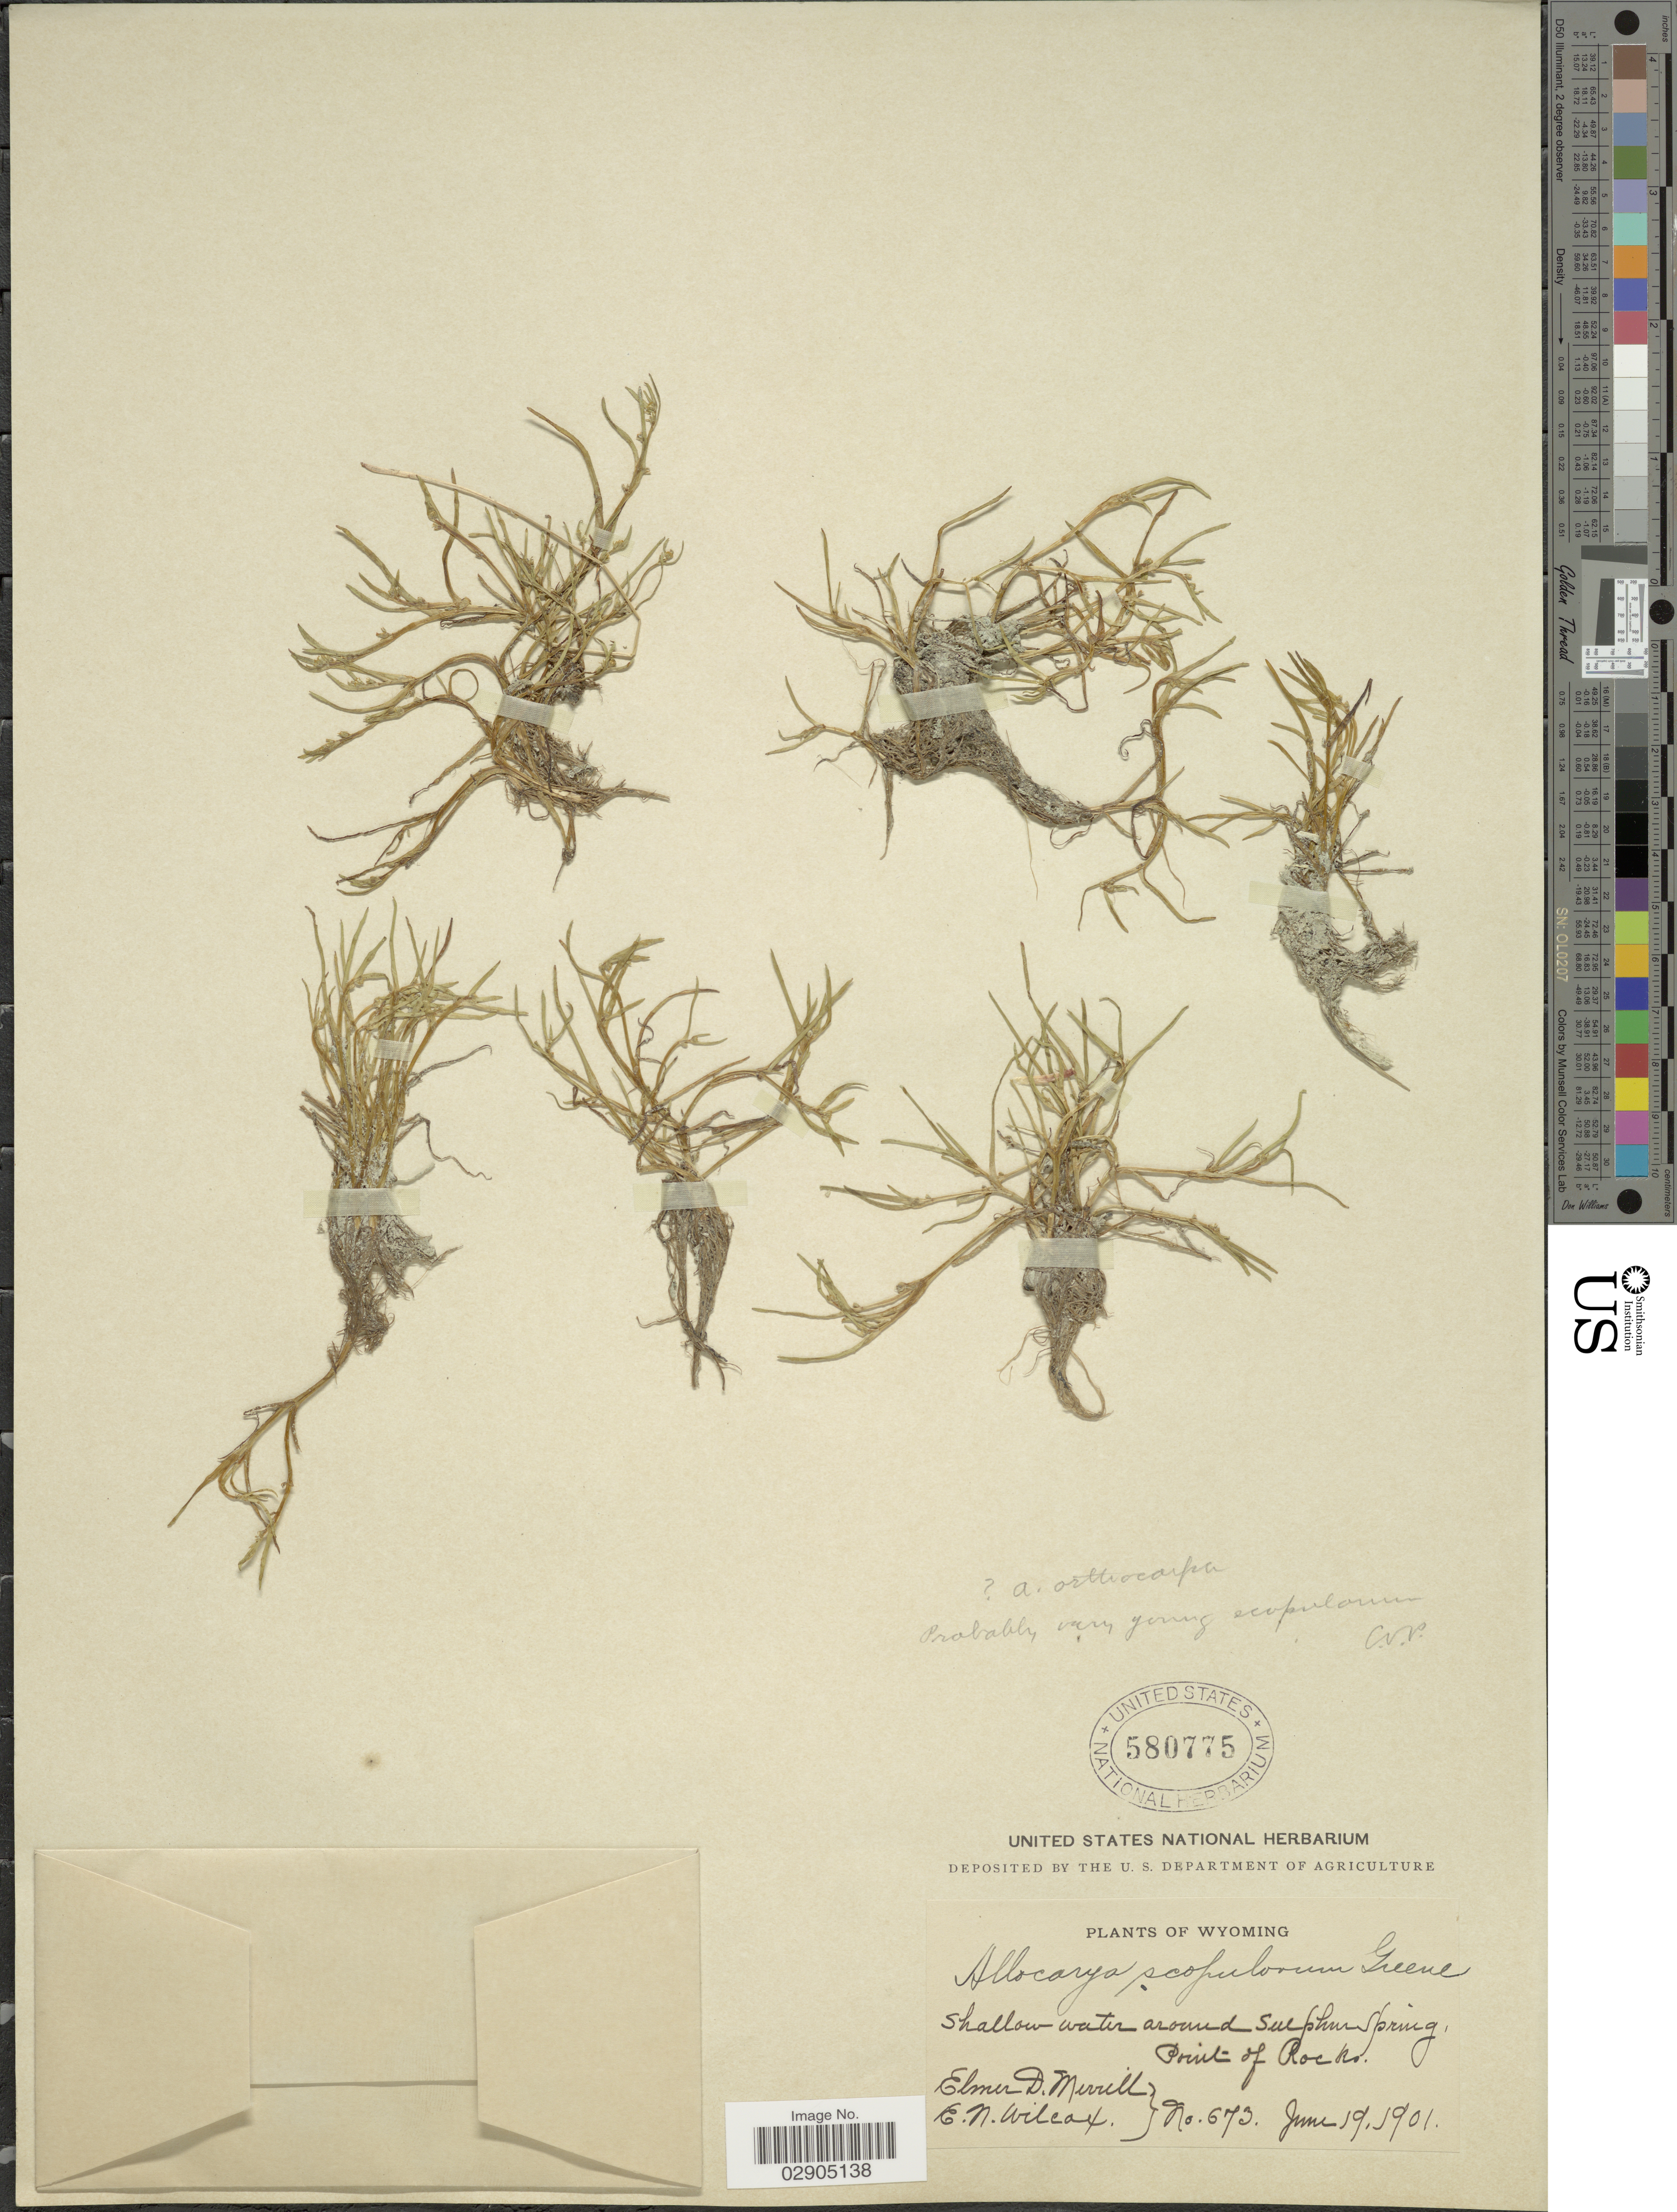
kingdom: Plantae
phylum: Tracheophyta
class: Magnoliopsida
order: Boraginales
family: Boraginaceae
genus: Allocarya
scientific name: Allocarya californica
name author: (Fisch. & C.A. Mey.) Greene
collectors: E. D. Merrill & E. Wilcox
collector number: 673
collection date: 1901-06-19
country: United States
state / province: Wyoming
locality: Shallow water around Sulphur Spring. Point of Rocks.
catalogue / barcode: US 580775